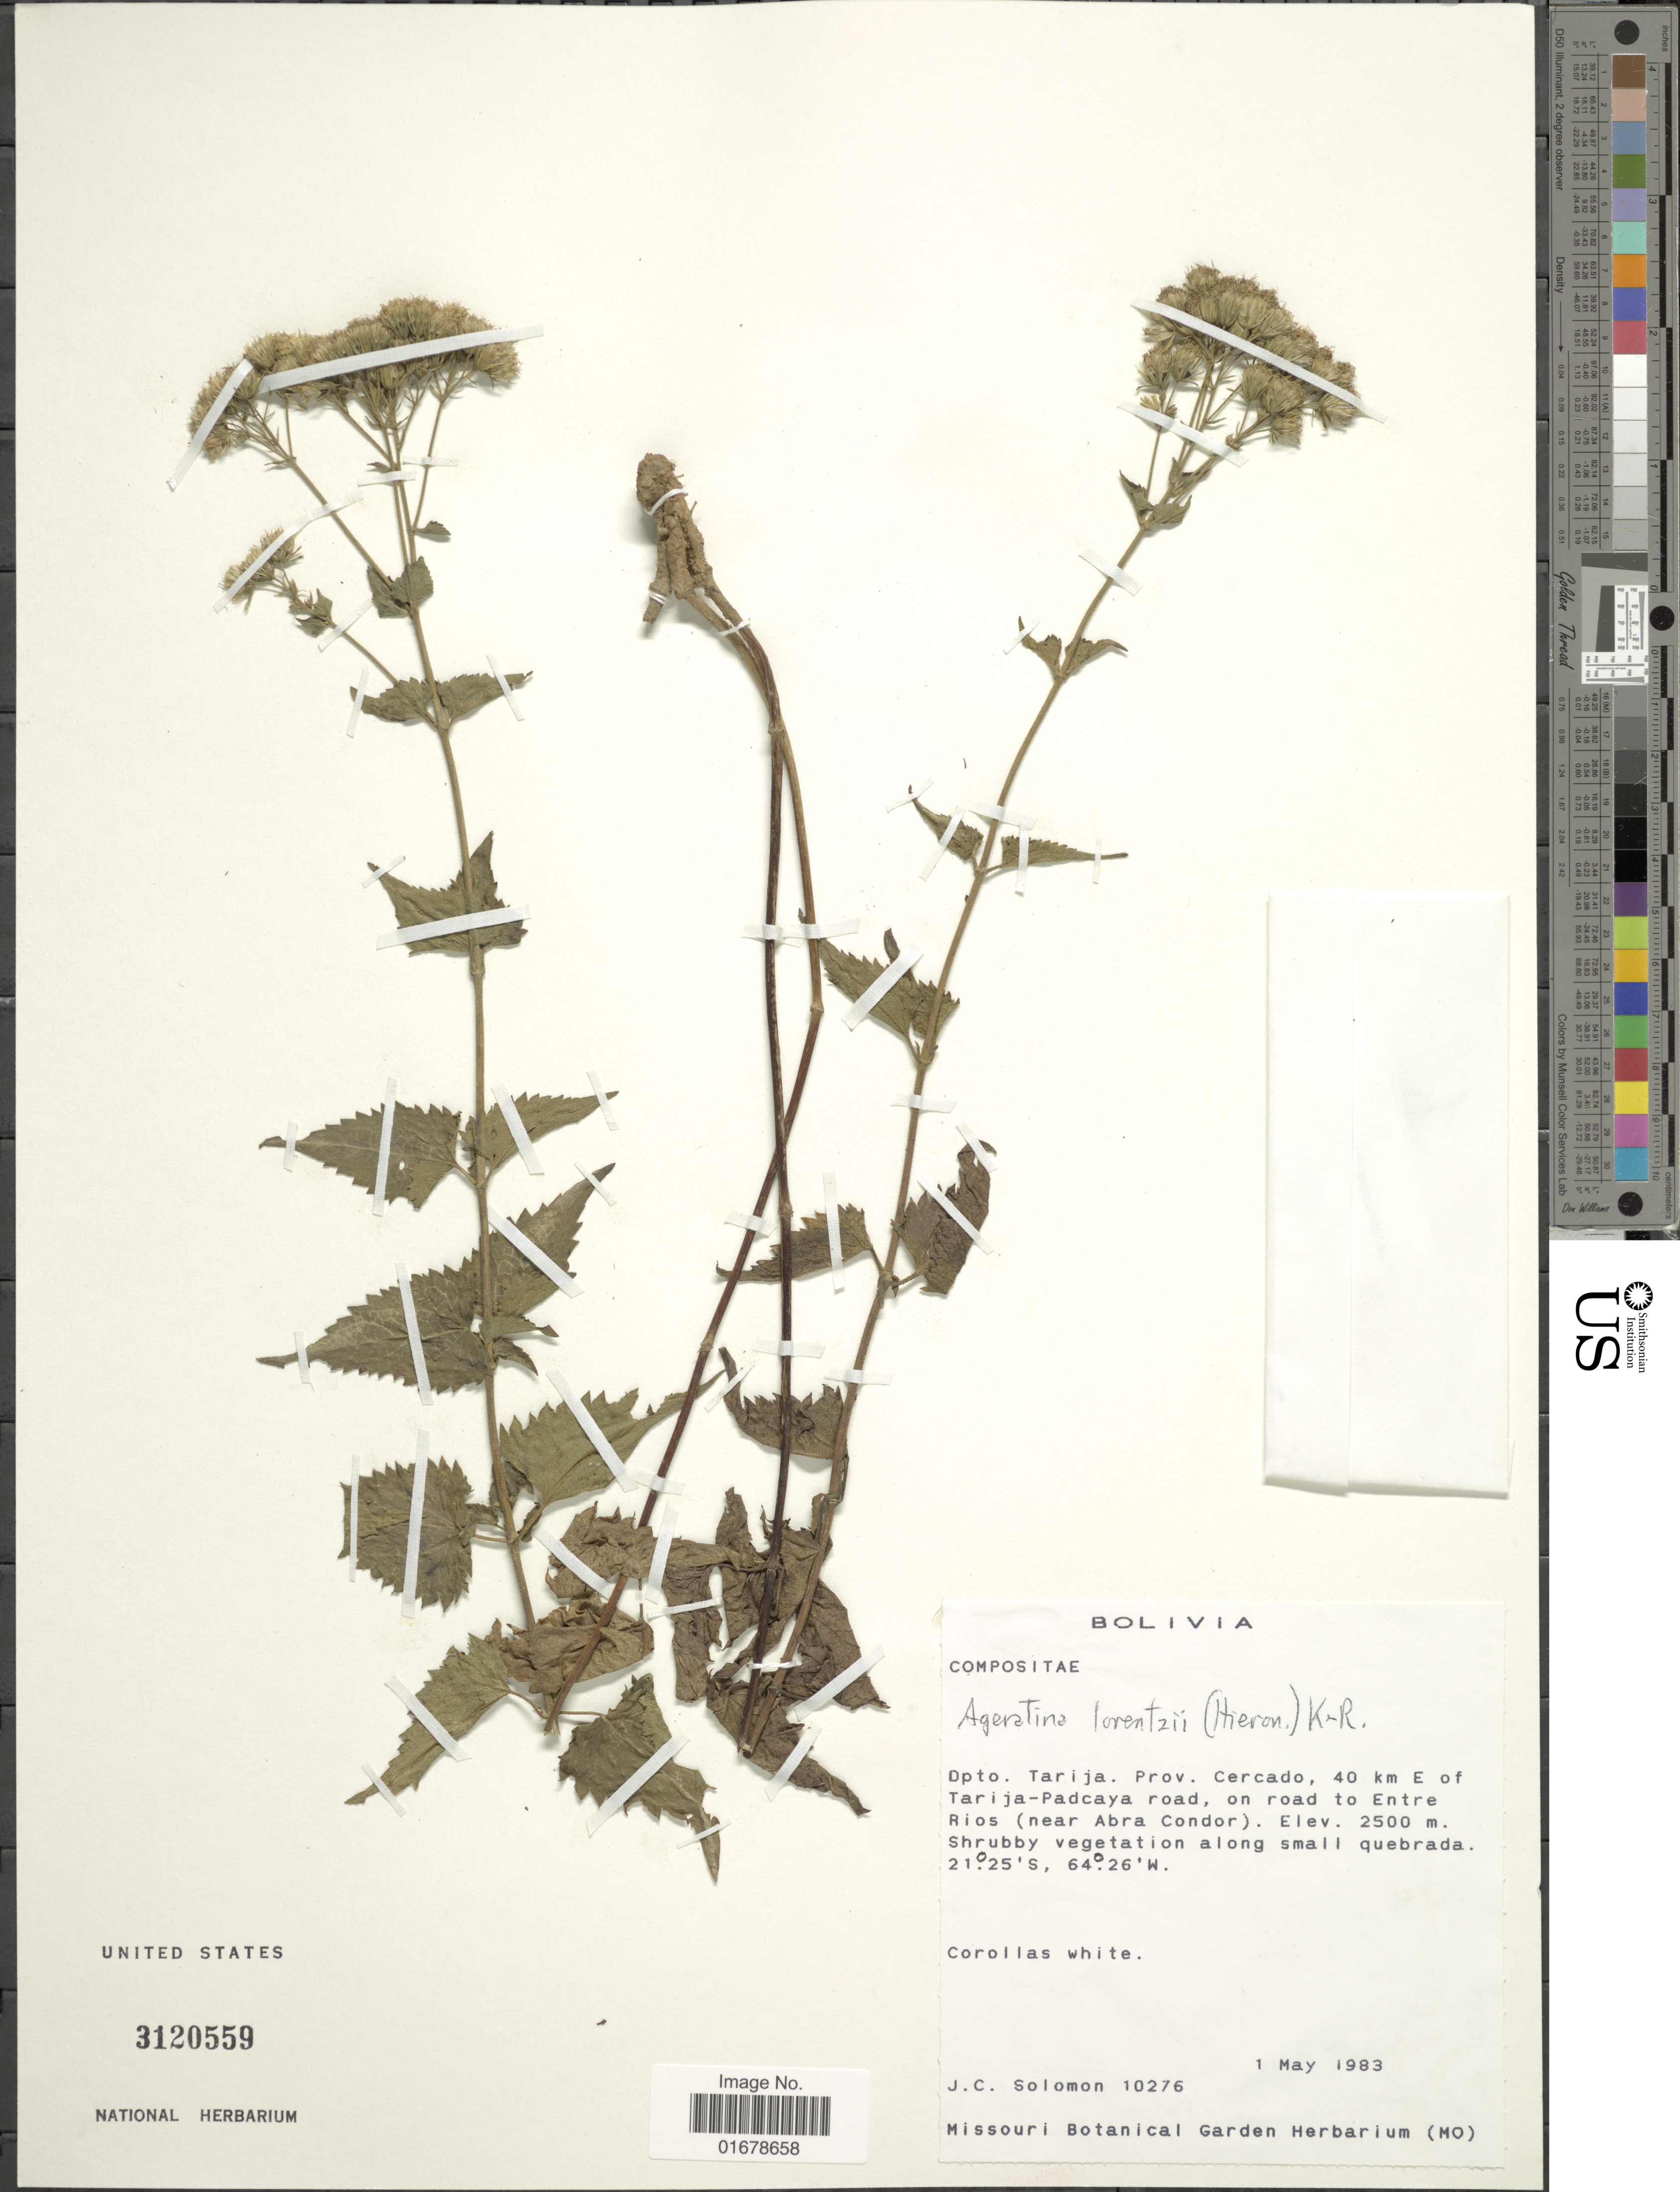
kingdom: Plantae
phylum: Tracheophyta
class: Magnoliopsida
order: Asterales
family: Asteraceae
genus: Ageratina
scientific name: Ageratina lorentzii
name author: (Hieron.) R.M. King & H. Rob.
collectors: J. C. Solomon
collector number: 10276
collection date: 1983-05-01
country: Bolivia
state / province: Tarija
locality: Dpto. Tarija, Prov. Cercado, 40 km E of Tarija-Padcaya road, on road to Entre Rios (near Abra Condor)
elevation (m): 2500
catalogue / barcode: US 3120559